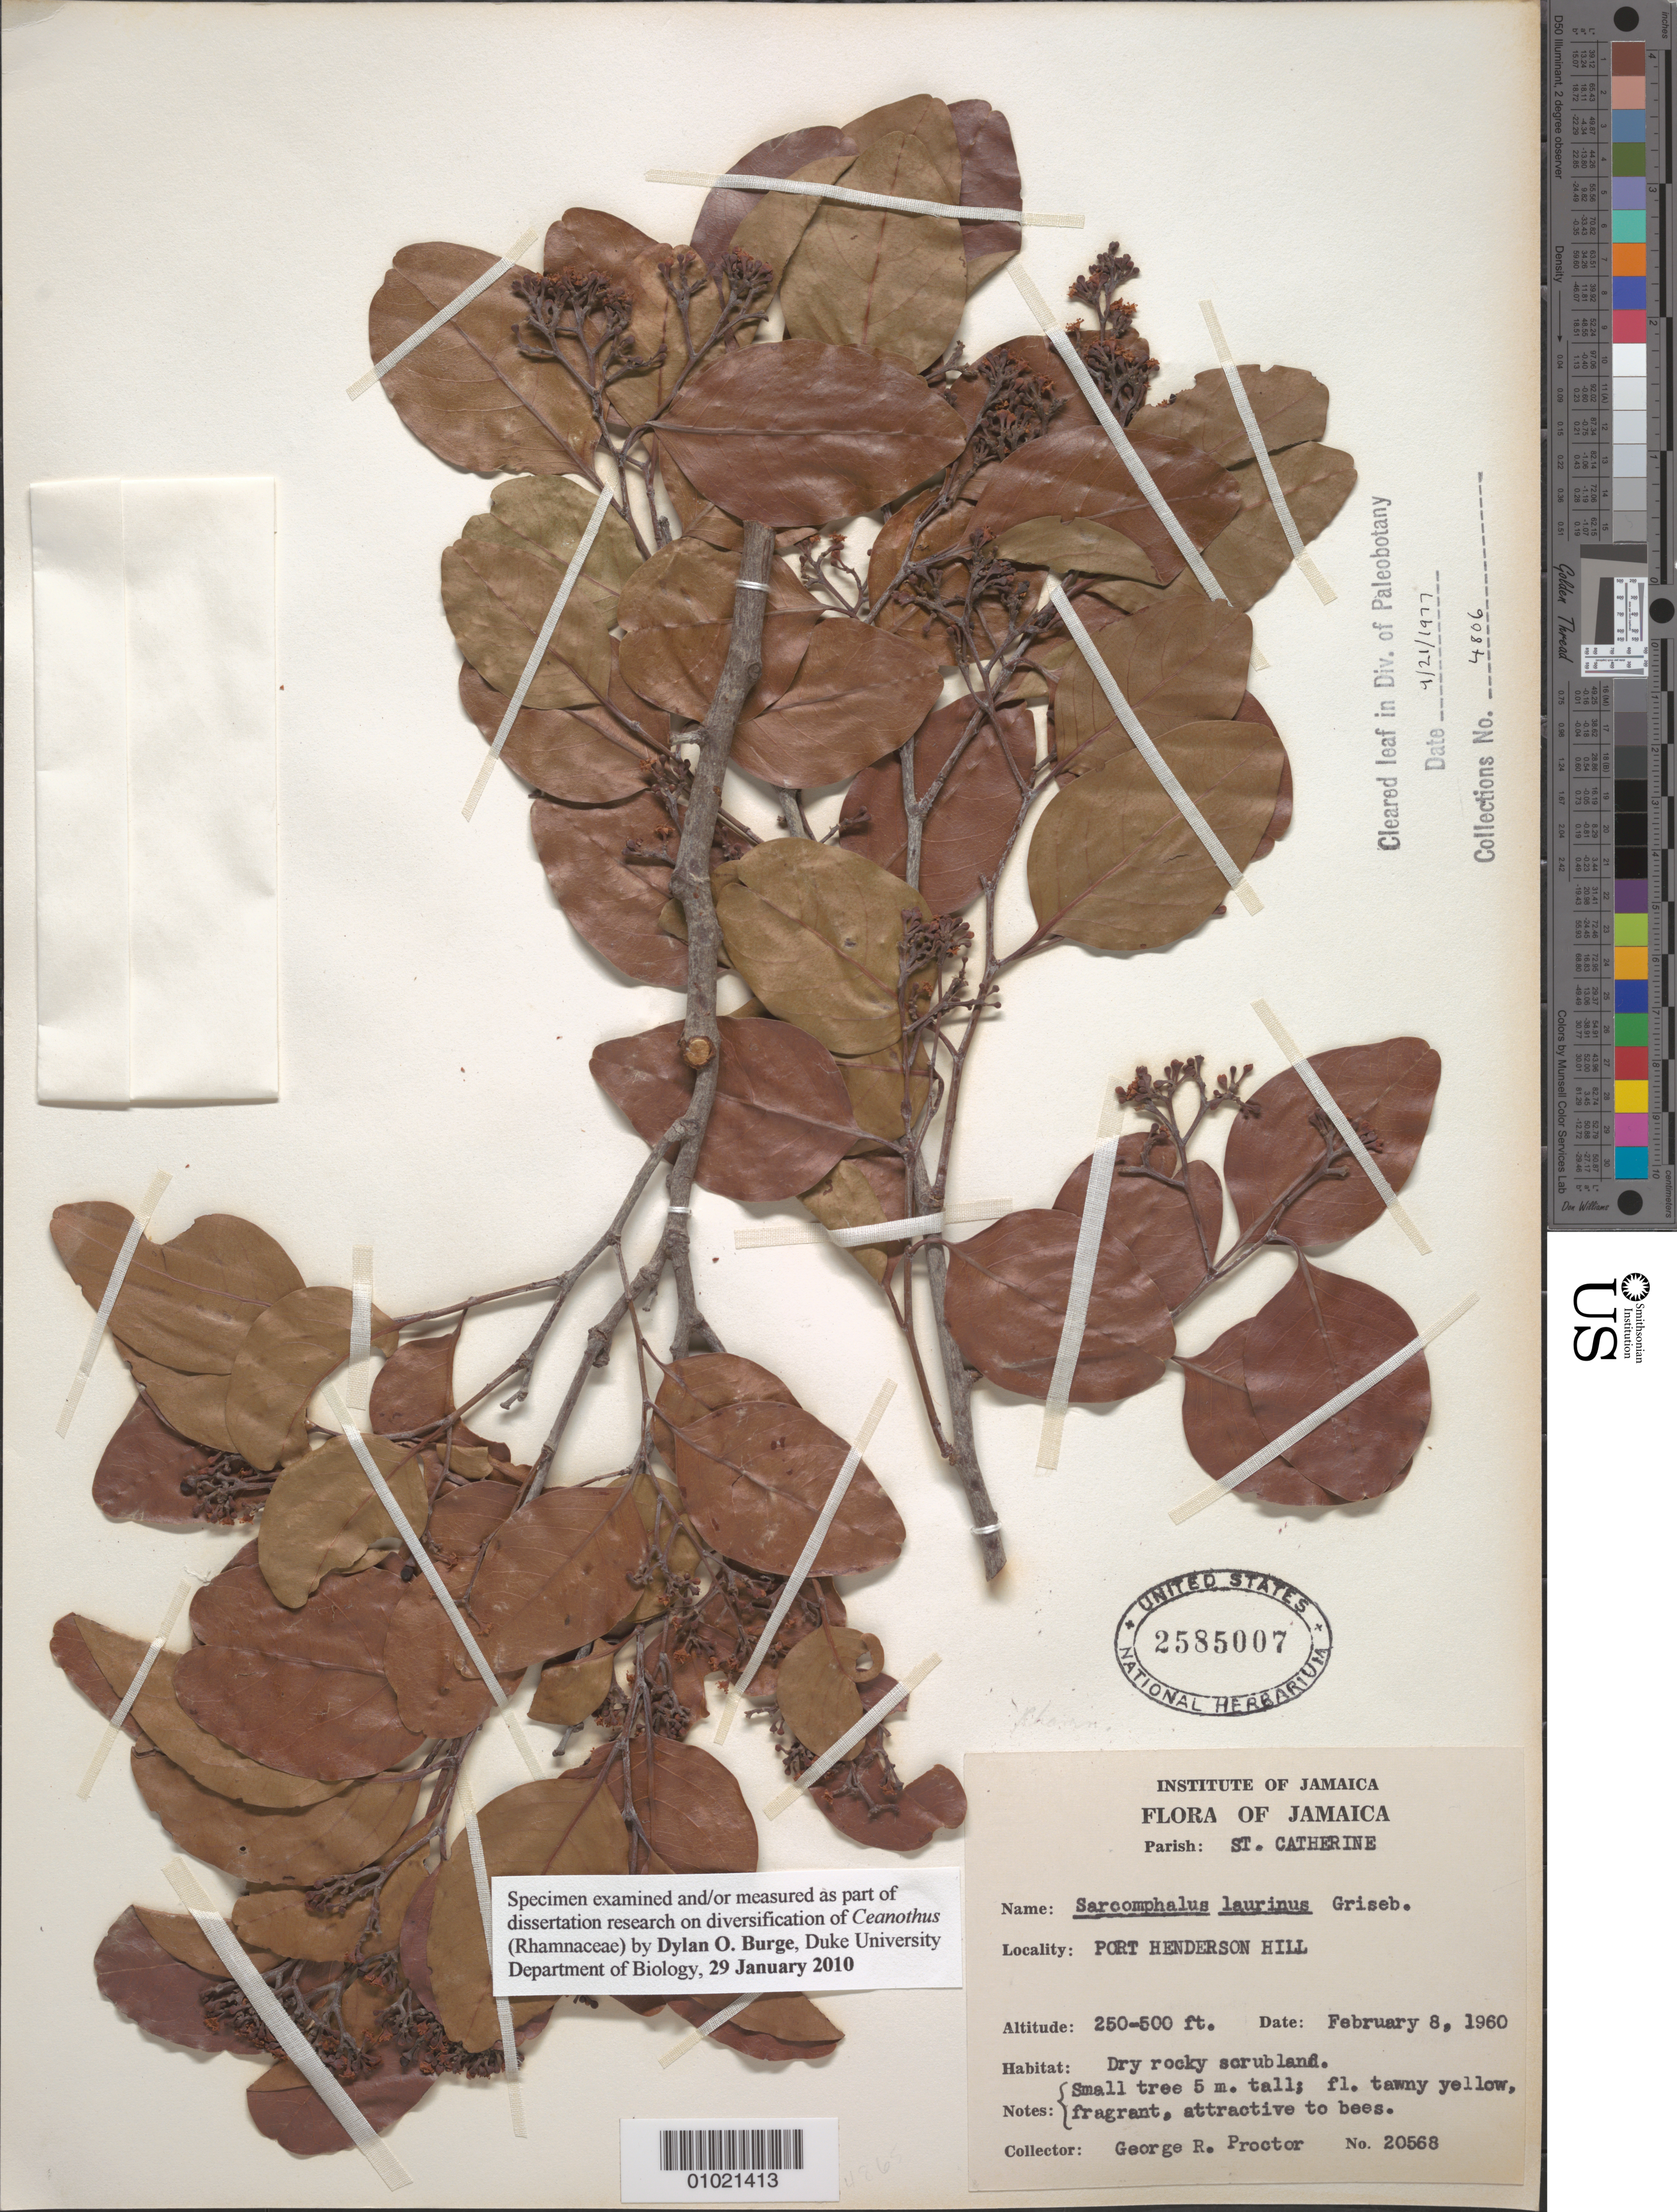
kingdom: Plantae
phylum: Tracheophyta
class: Magnoliopsida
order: Rosales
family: Rhamnaceae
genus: Sarcomphalus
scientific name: Sarcomphalus laurinus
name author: Griseb.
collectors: G. R. Proctor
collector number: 20568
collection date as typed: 08 Feb 1960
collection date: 1960-02-08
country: Jamaica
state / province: Saint Catherine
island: Jamaica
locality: Port Henderson Hill. Dry rocky scrubland.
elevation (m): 76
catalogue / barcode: US 2585007